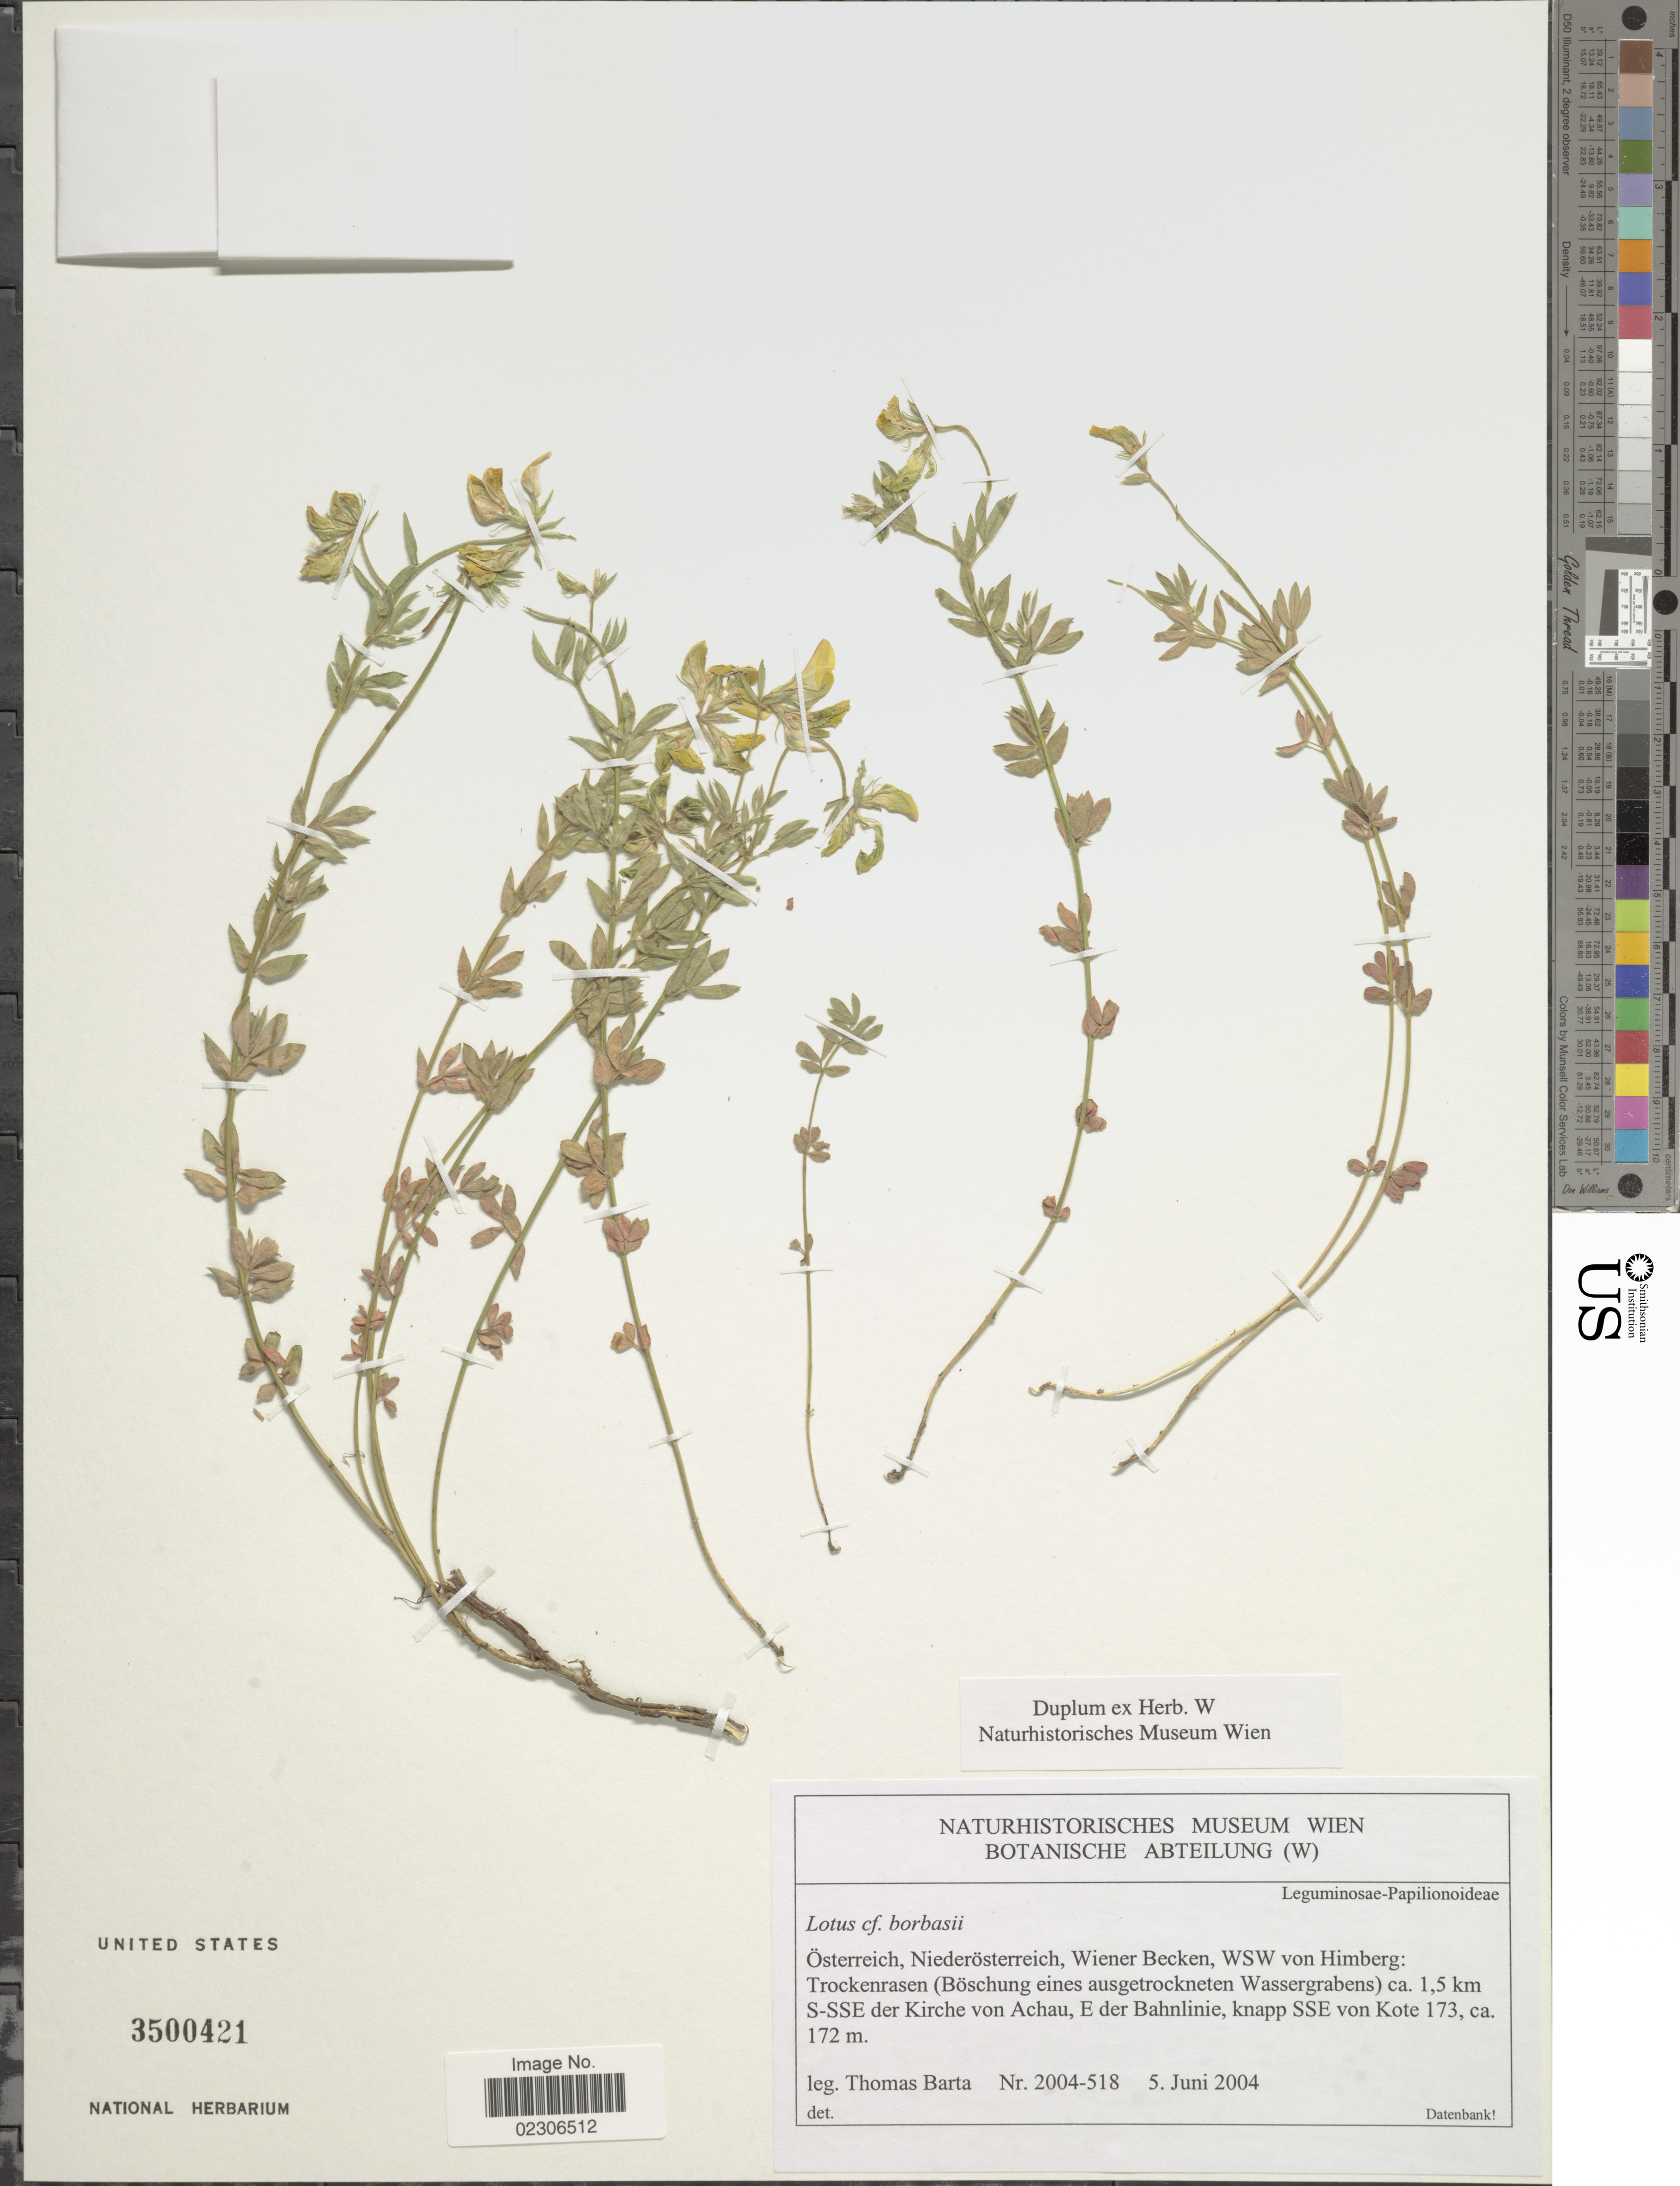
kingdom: Plantae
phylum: Tracheophyta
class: Magnoliopsida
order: Fabales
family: Fabaceae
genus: Lotus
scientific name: Lotus borbasii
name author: Ujhelyi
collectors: T. Barta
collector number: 2004-518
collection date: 2004-06-05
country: Austria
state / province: Niederosterreich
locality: Österreich, Wiener Becken, WSW von Himberg: Trockenrasen (Böschung eines ausgetrockneten Wassergrabens) ca. 1,5 km S-SSE der Kirche von Achau, E der Bahnlinie, knapp SSE von Kote 173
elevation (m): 172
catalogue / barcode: US 3500421